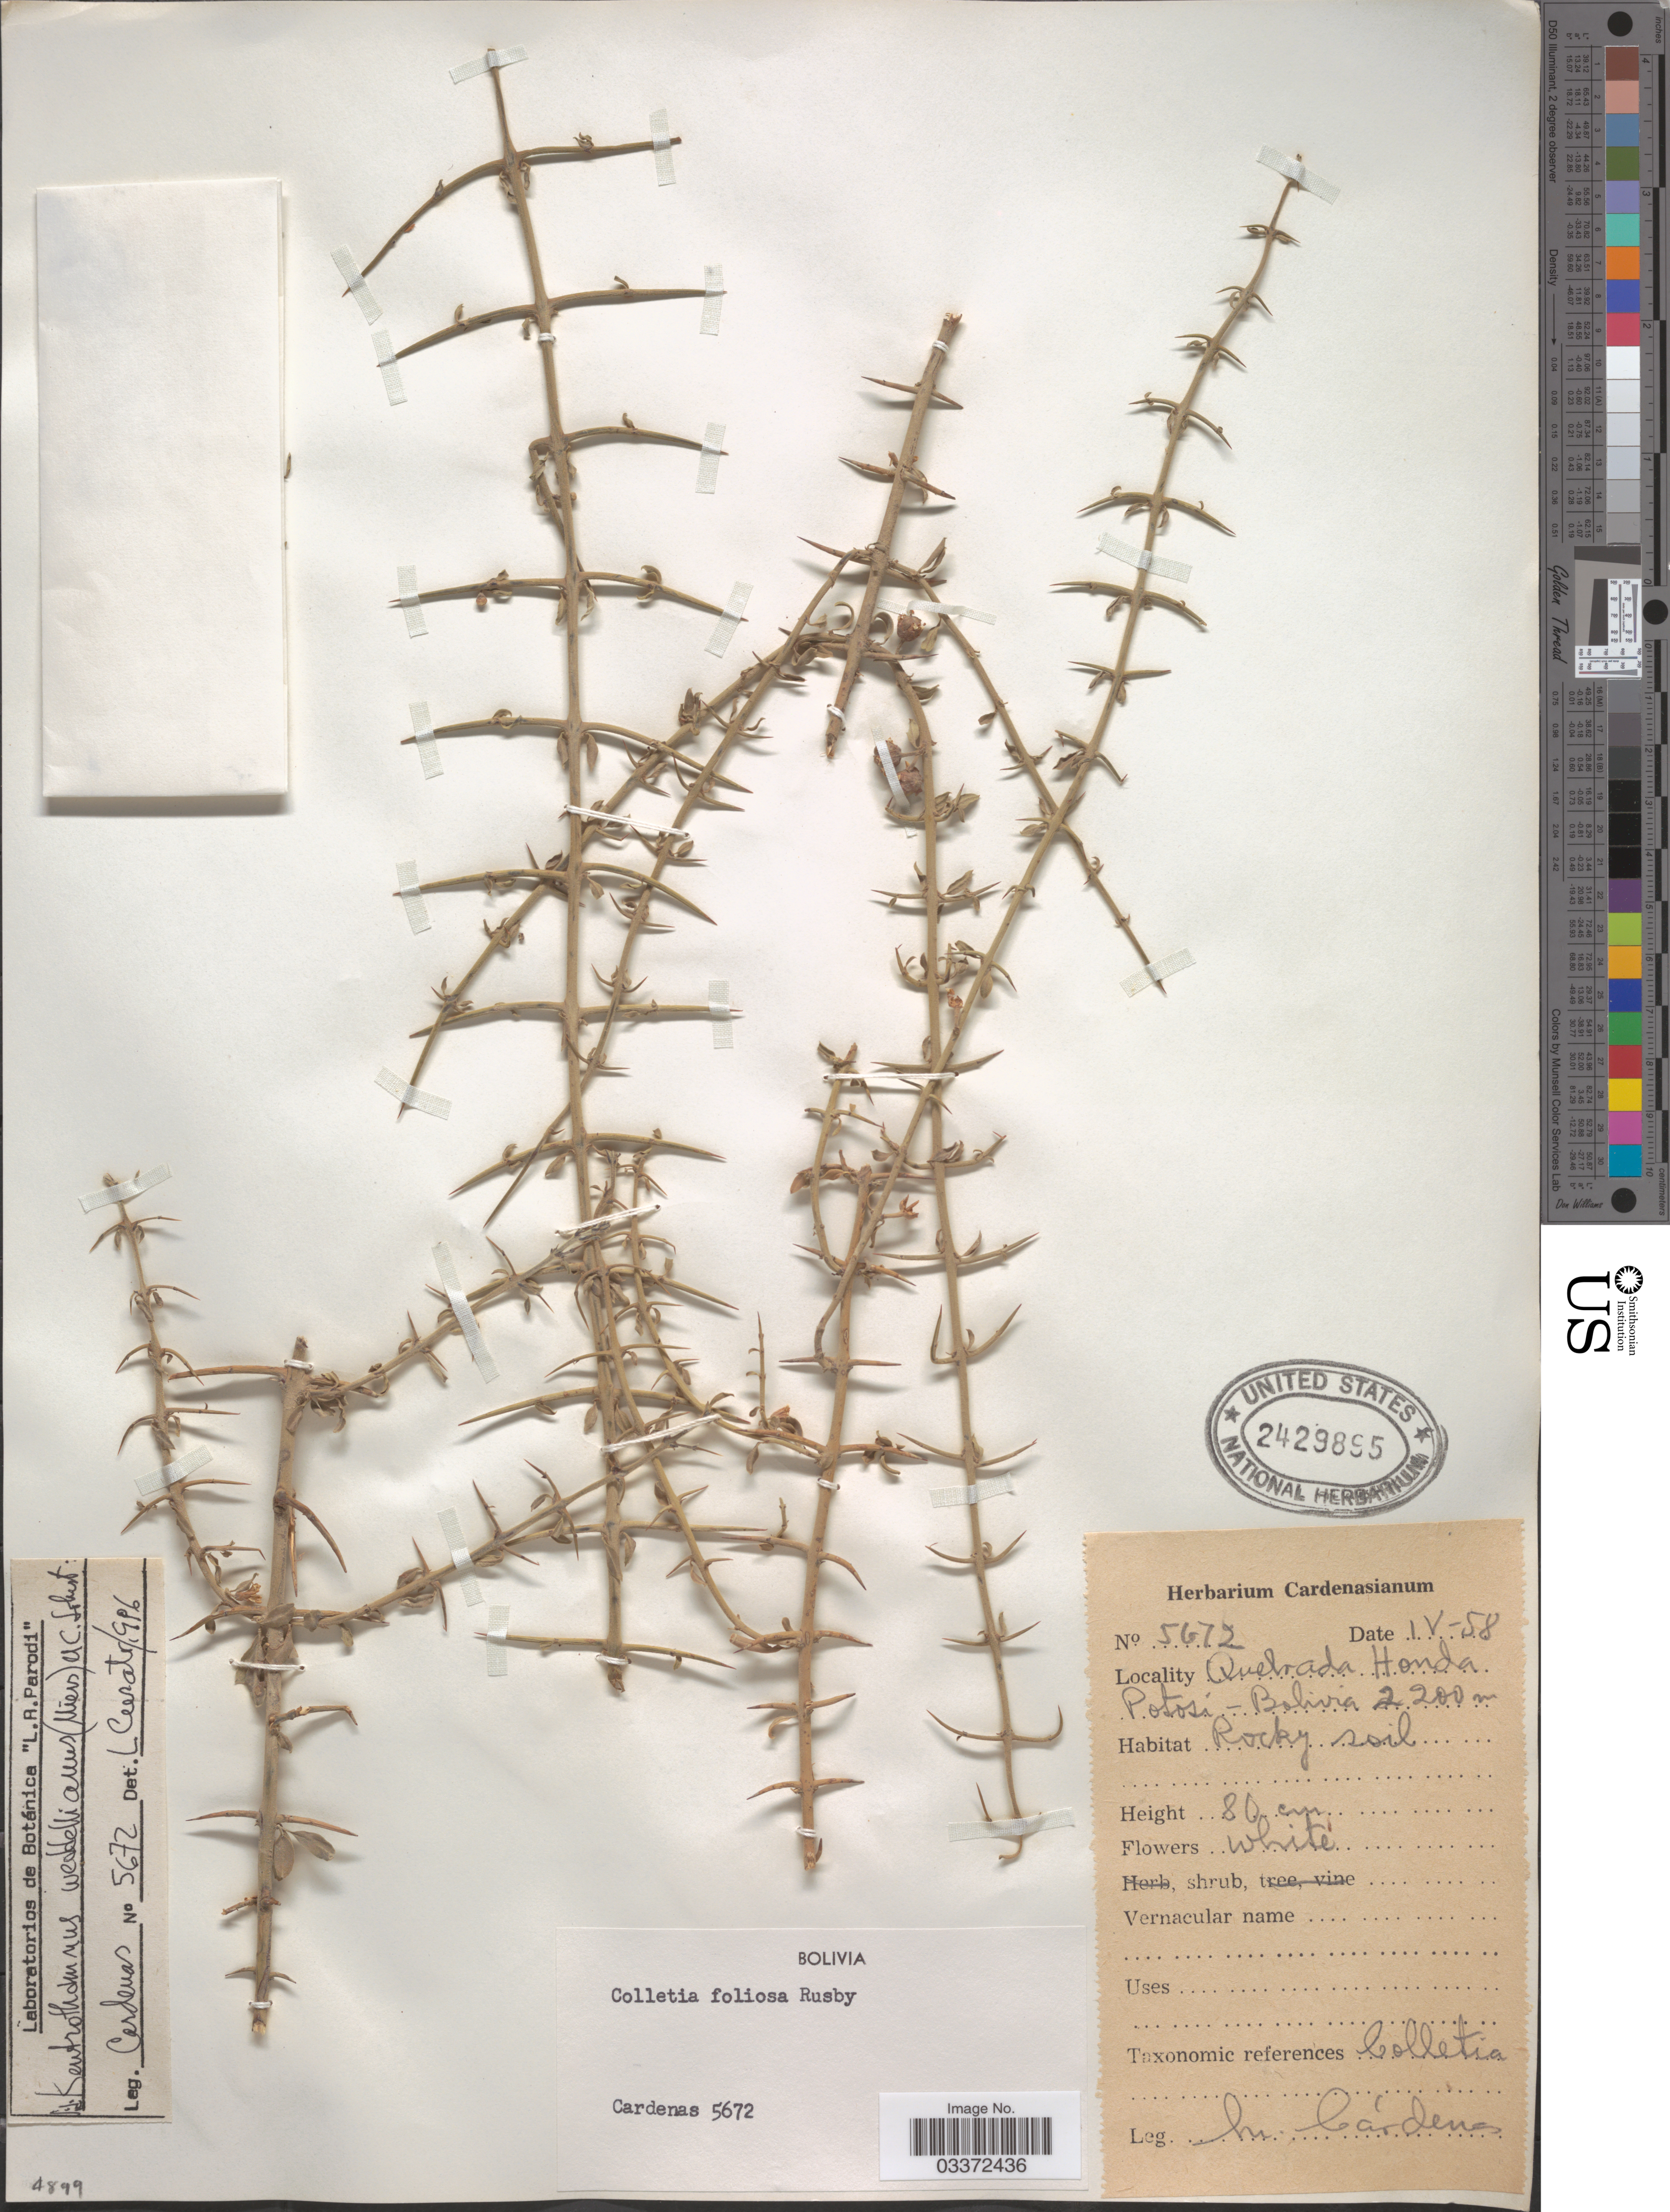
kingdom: Plantae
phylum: Tracheophyta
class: Magnoliopsida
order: Rosales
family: Rhamnaceae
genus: Kentrothamnus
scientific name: Kentrothamnus weddellianus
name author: (Miers) M.C. Johnst.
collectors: M. Cárdenas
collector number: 5672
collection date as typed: Transcribed d/m/y: /4/58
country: Bolivia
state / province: Potosi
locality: Quebrada Honda, Potosi.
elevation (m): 2200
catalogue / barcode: US 2429895